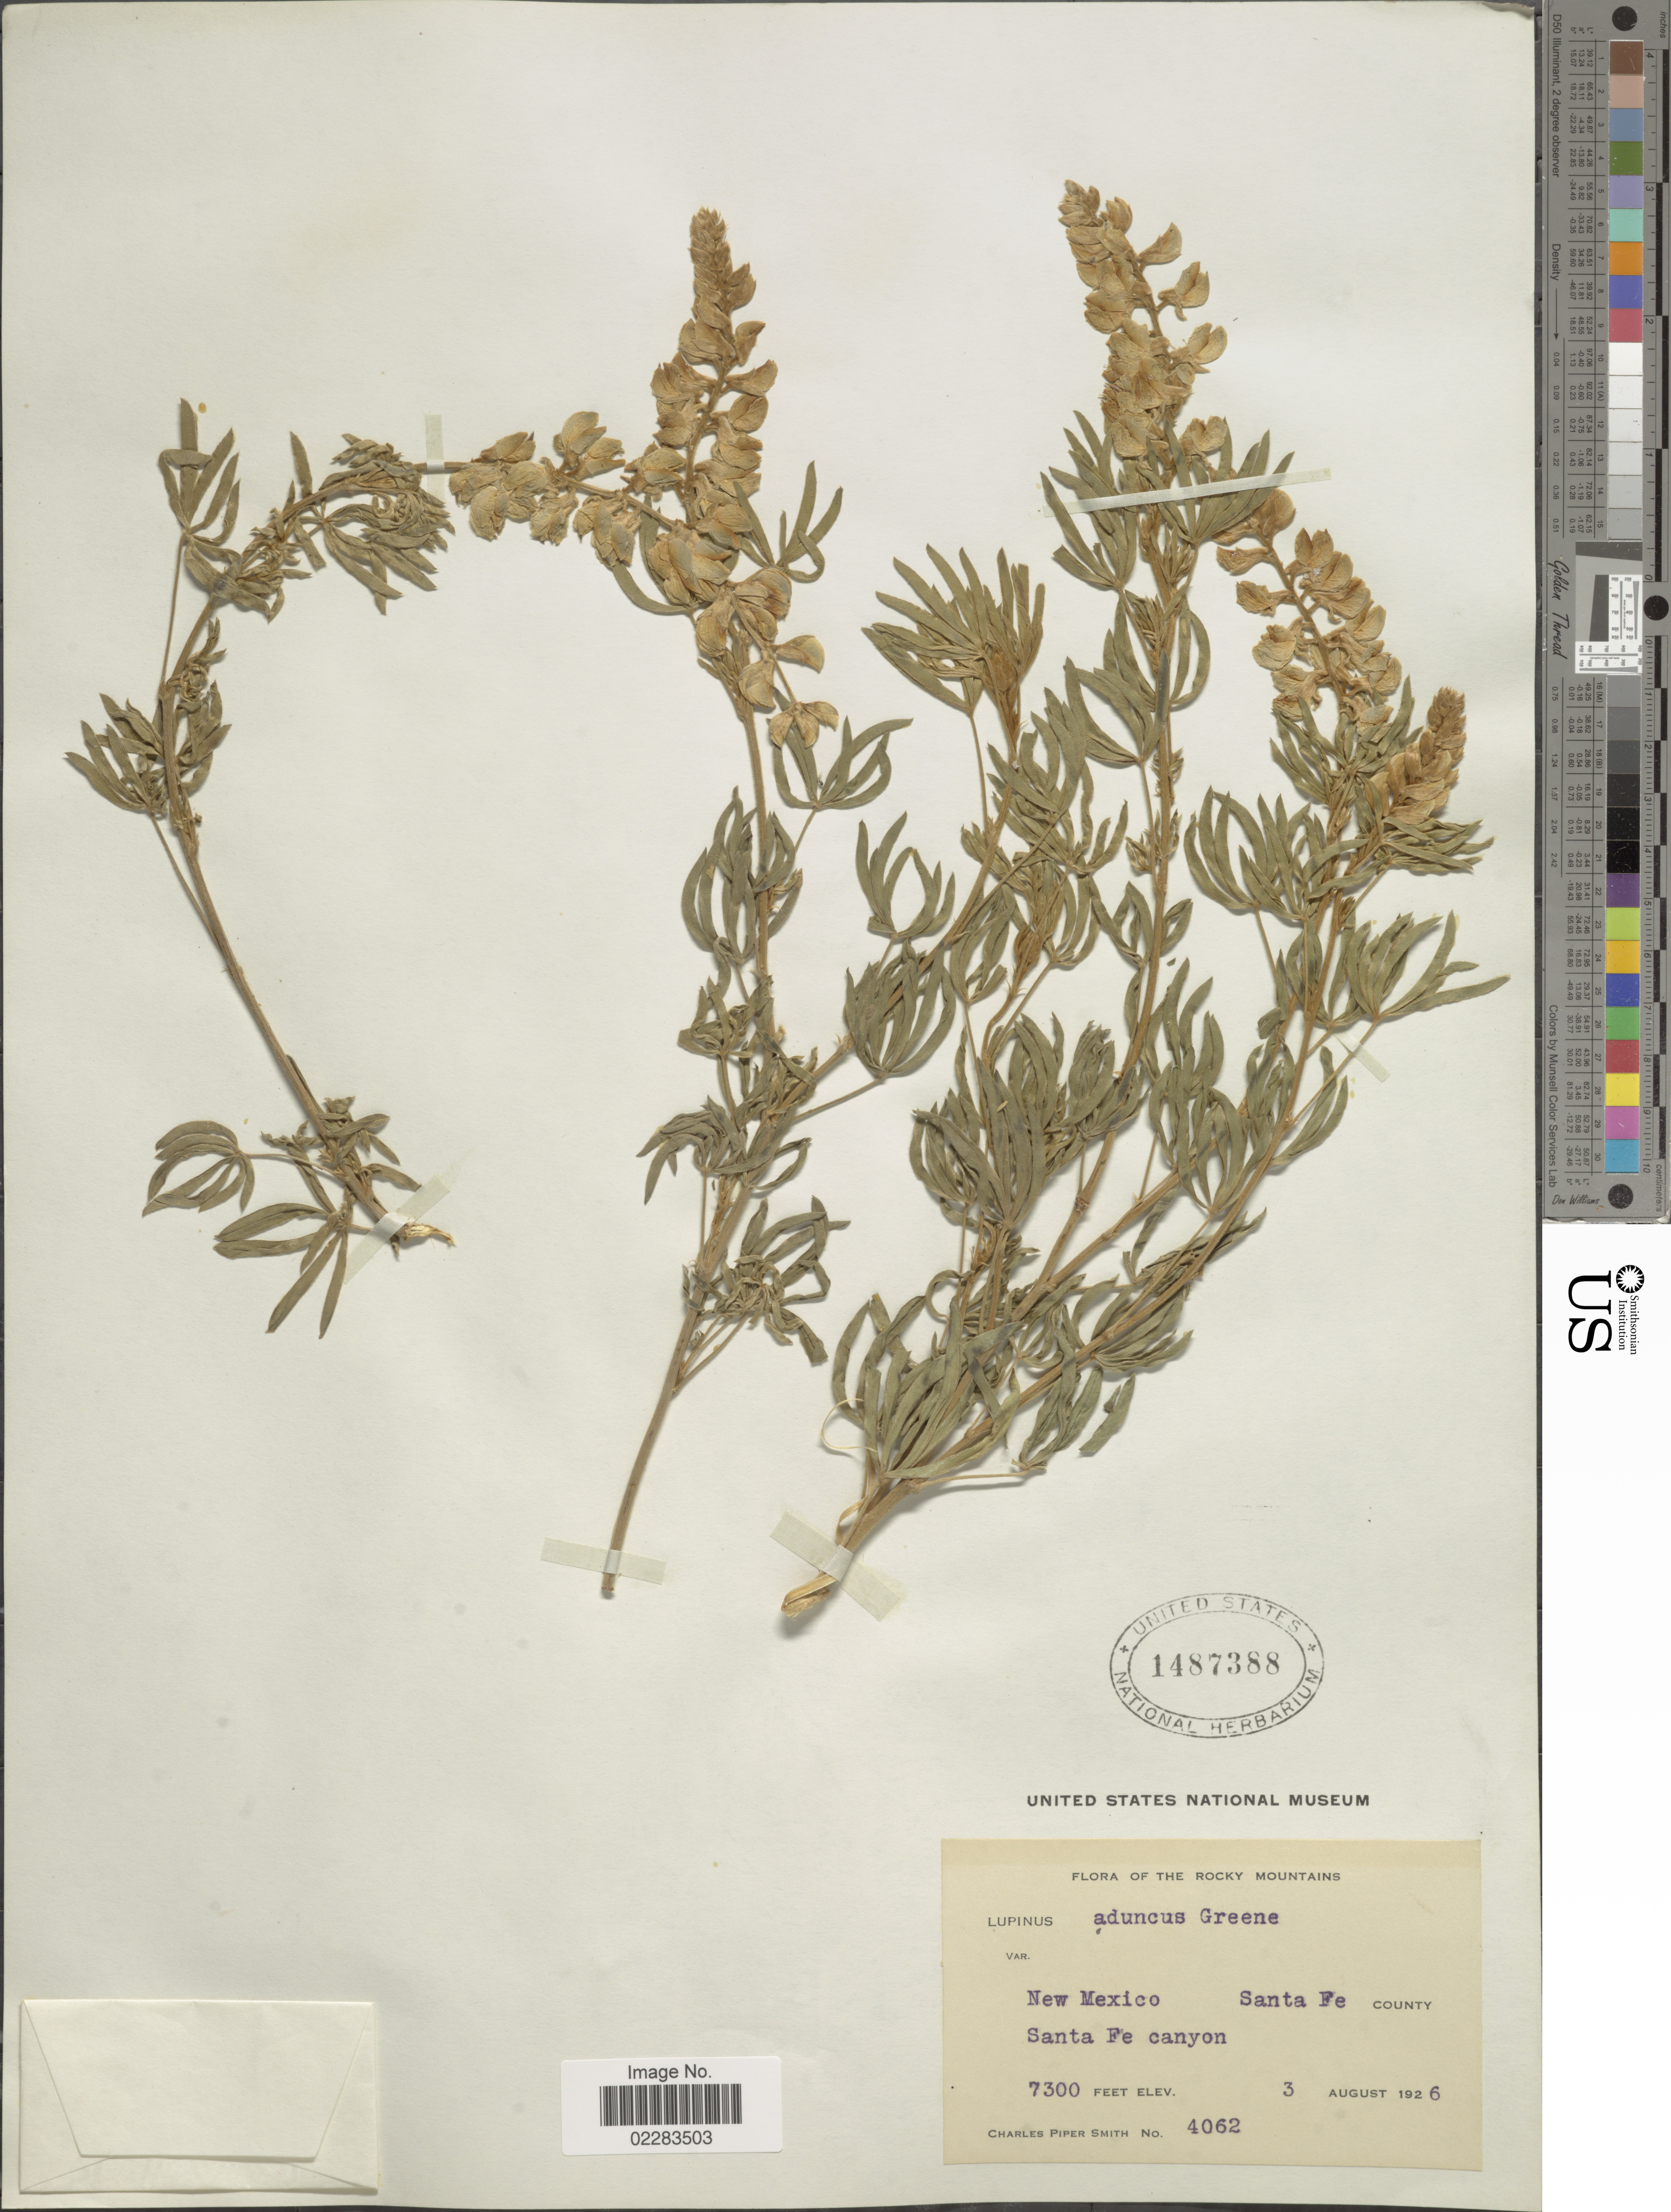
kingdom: Plantae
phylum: Tracheophyta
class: Magnoliopsida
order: Fabales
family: Fabaceae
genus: Lupinus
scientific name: Lupinus aduncus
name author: Greene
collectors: C. P. Smith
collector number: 4062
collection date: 1926-08-03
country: United States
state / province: New Mexico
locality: Rocky Mountains. Santa Fe County. Santa Fe Canyon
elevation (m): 2225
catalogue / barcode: US 1487388